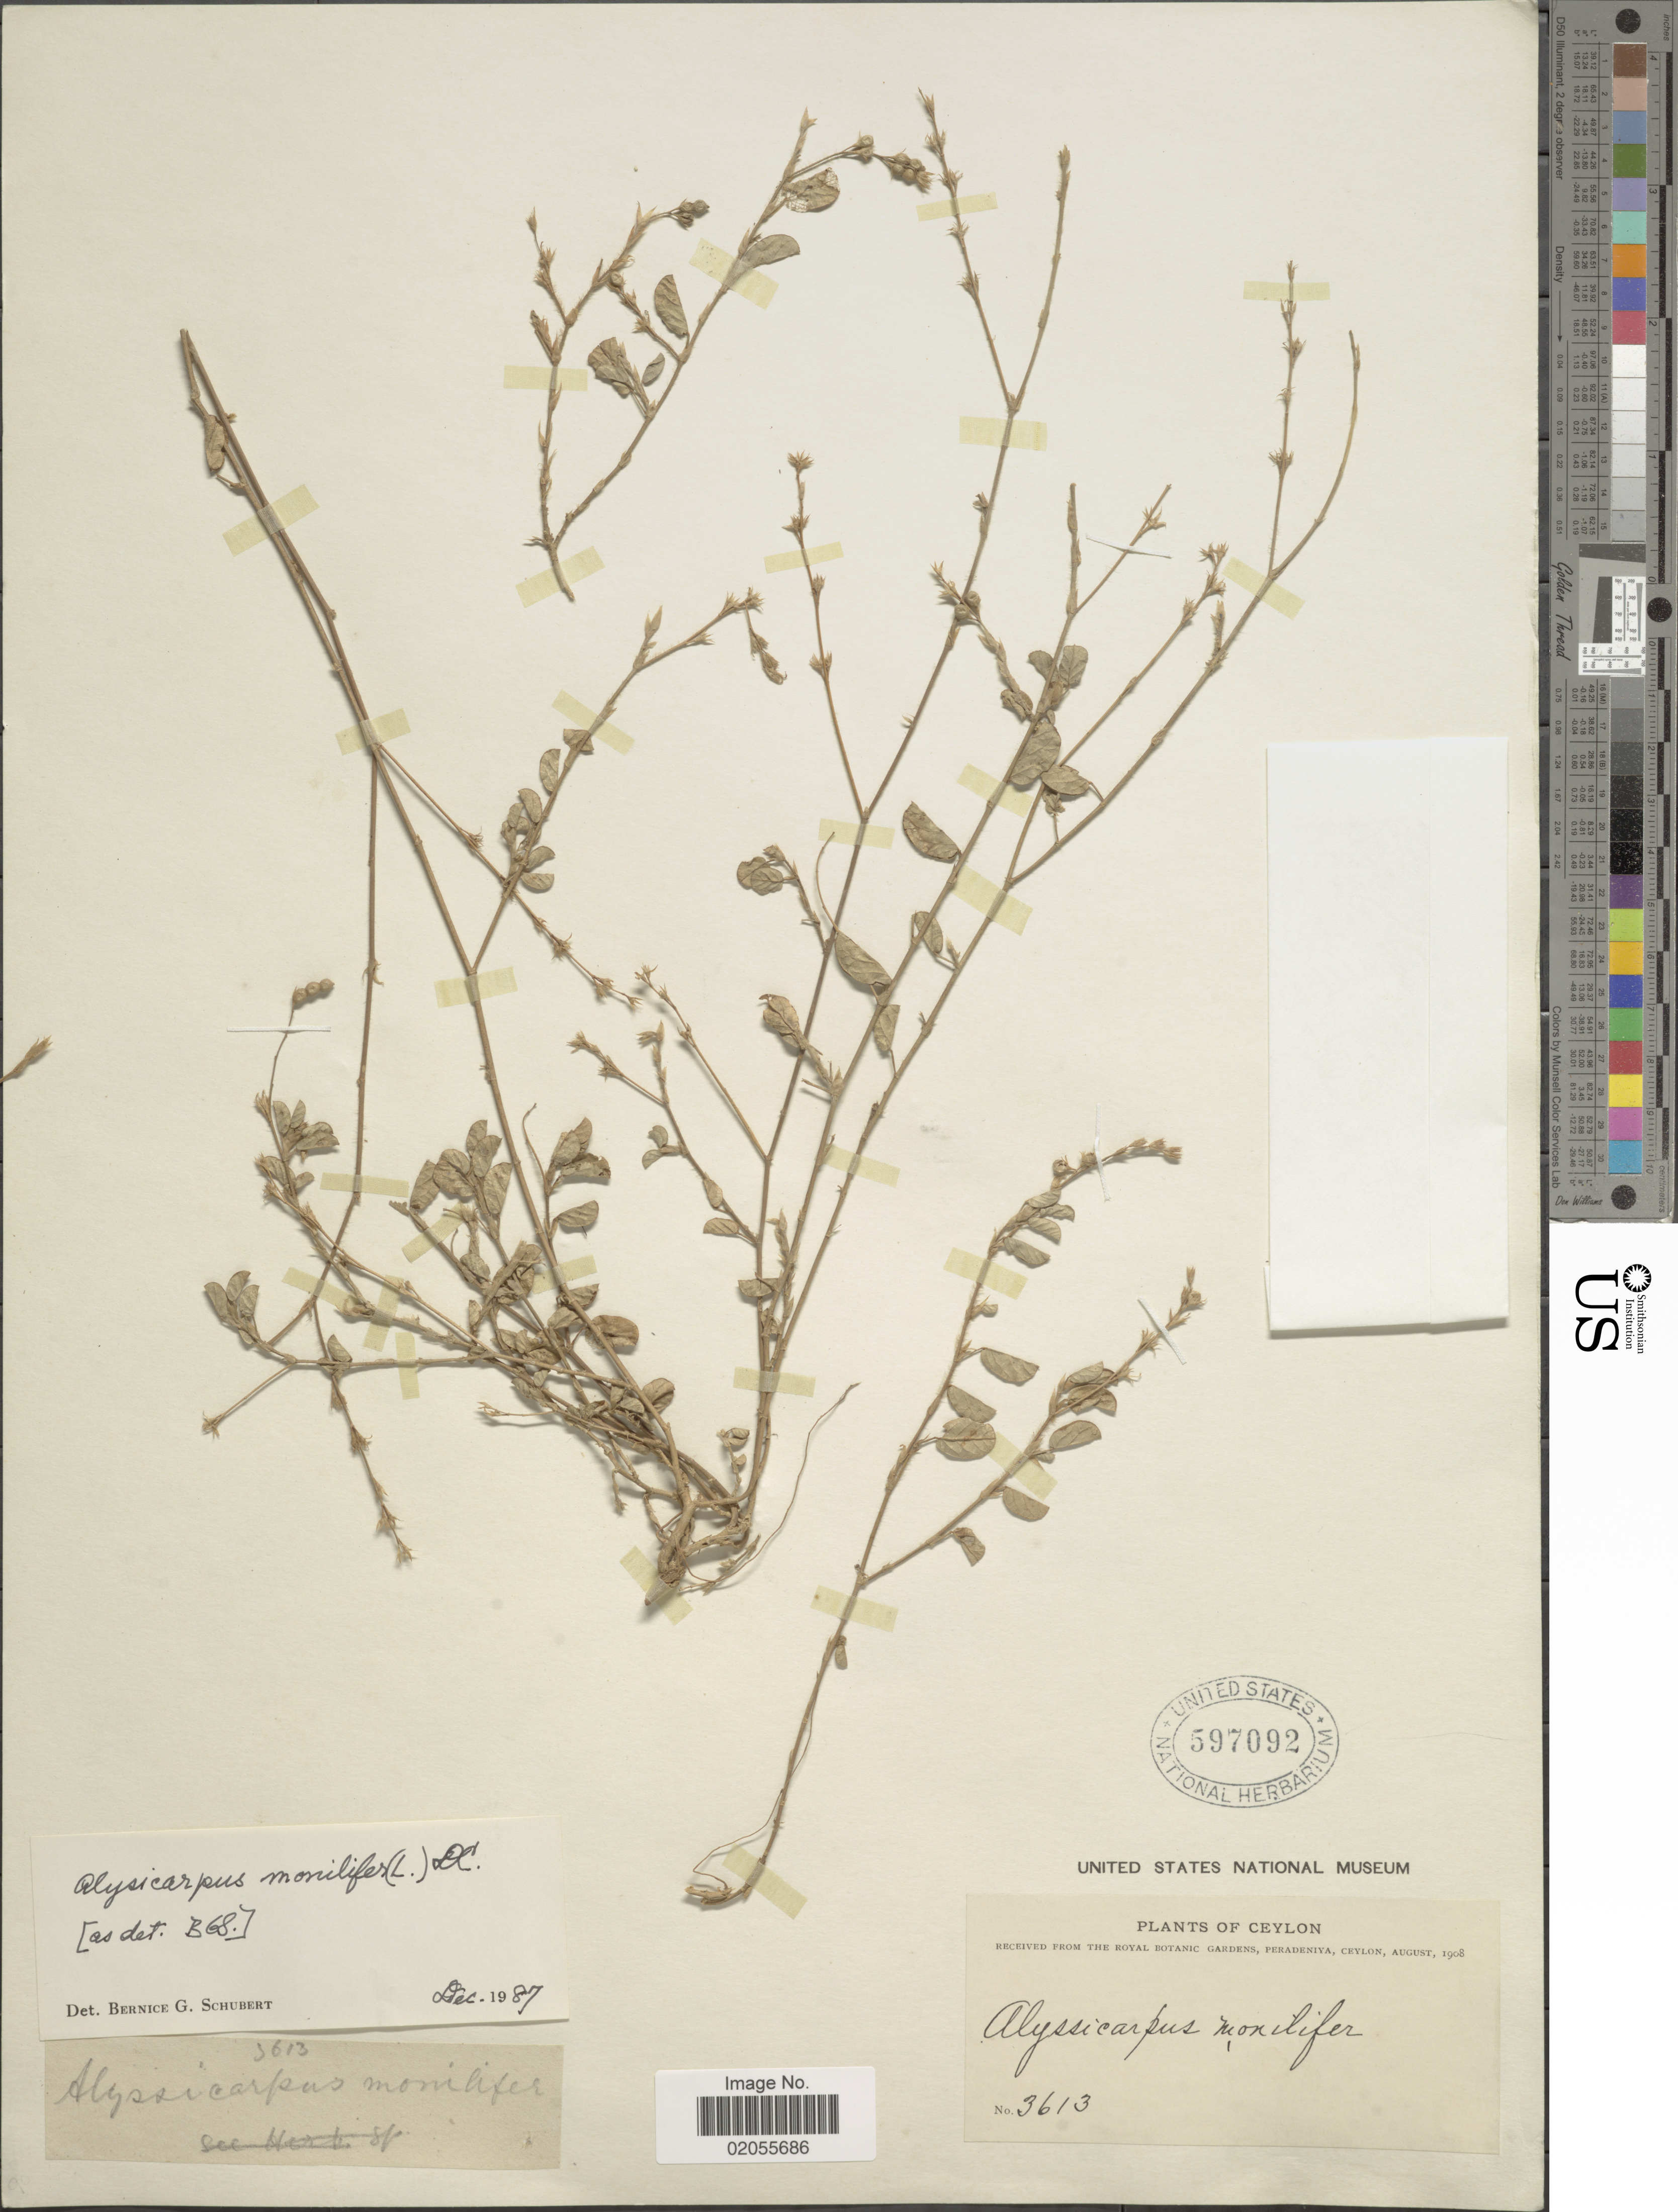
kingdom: Plantae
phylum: Tracheophyta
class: Magnoliopsida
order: Fabales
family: Fabaceae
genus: Alysicarpus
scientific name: Alysicarpus monilifer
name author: (L.) DC.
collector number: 3613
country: Sri Lanka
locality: Ceylon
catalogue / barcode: US 597092